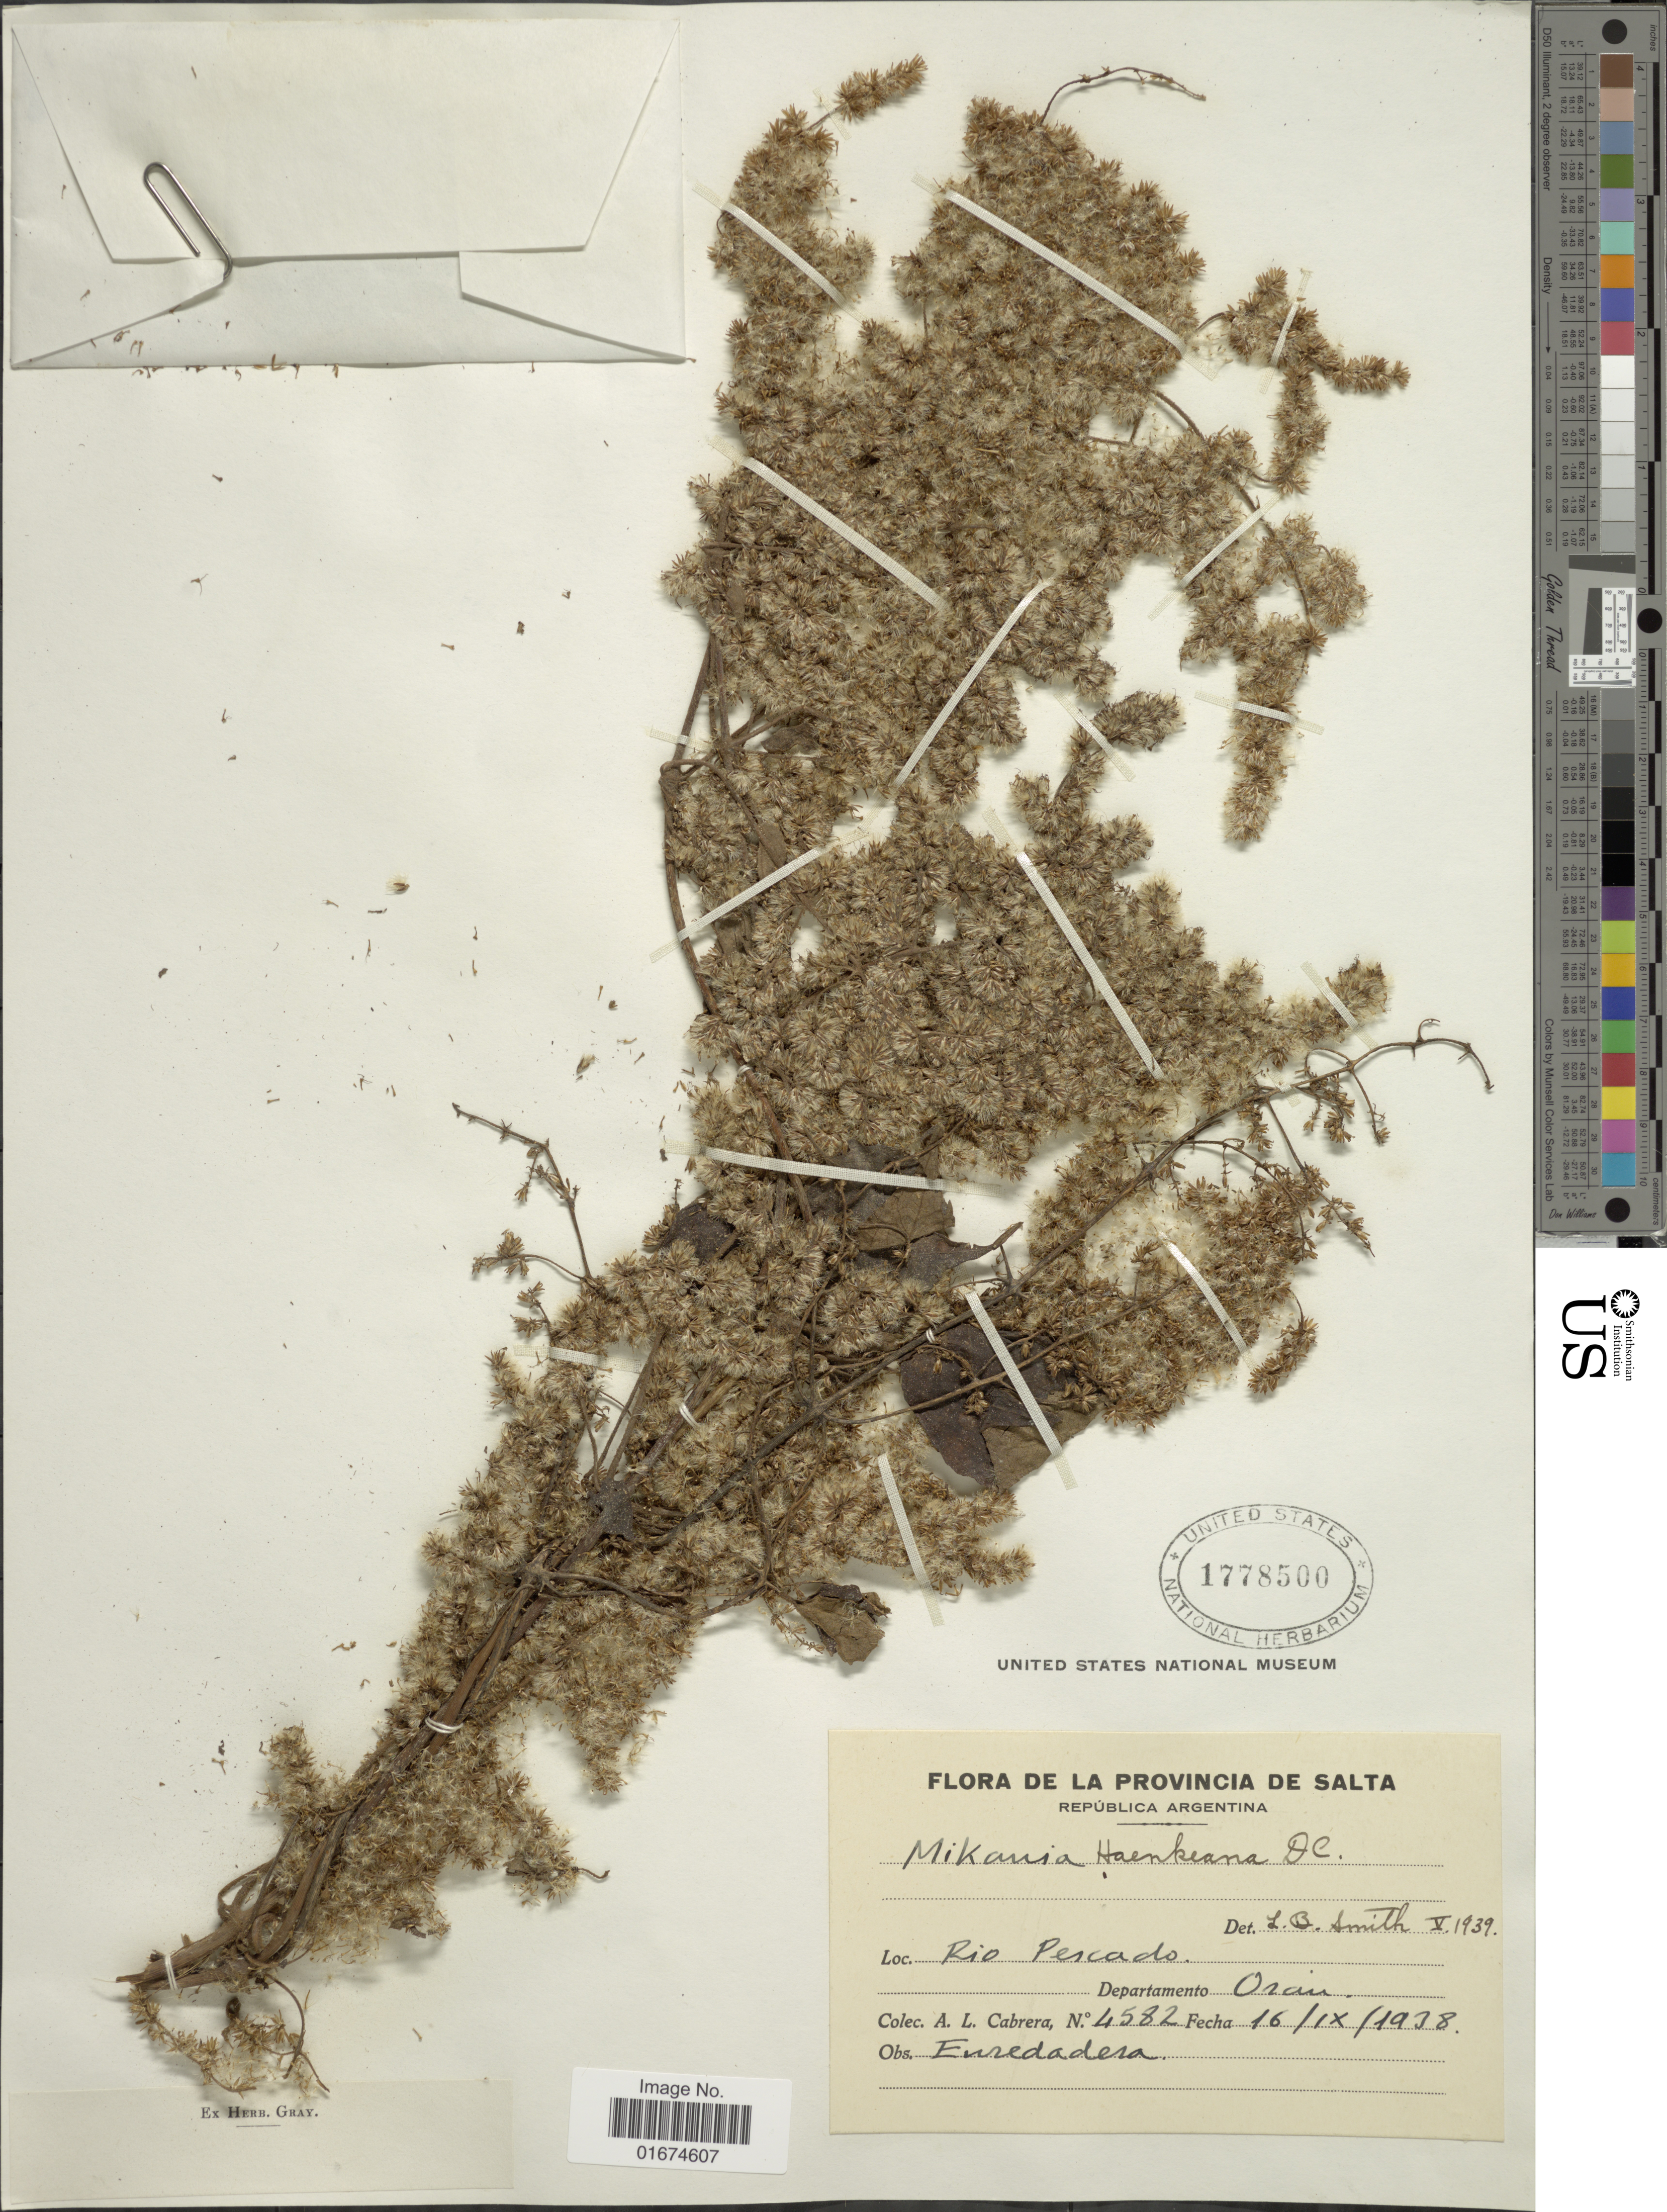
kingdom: Plantae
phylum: Tracheophyta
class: Magnoliopsida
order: Asterales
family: Asteraceae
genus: Mikania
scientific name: Mikania haenkeana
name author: DC.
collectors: A. L. Cabrera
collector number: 4582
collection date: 1938-09-16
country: Argentina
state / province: Salta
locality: Rio Pescado, Departamento Oran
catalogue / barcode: US 1778500